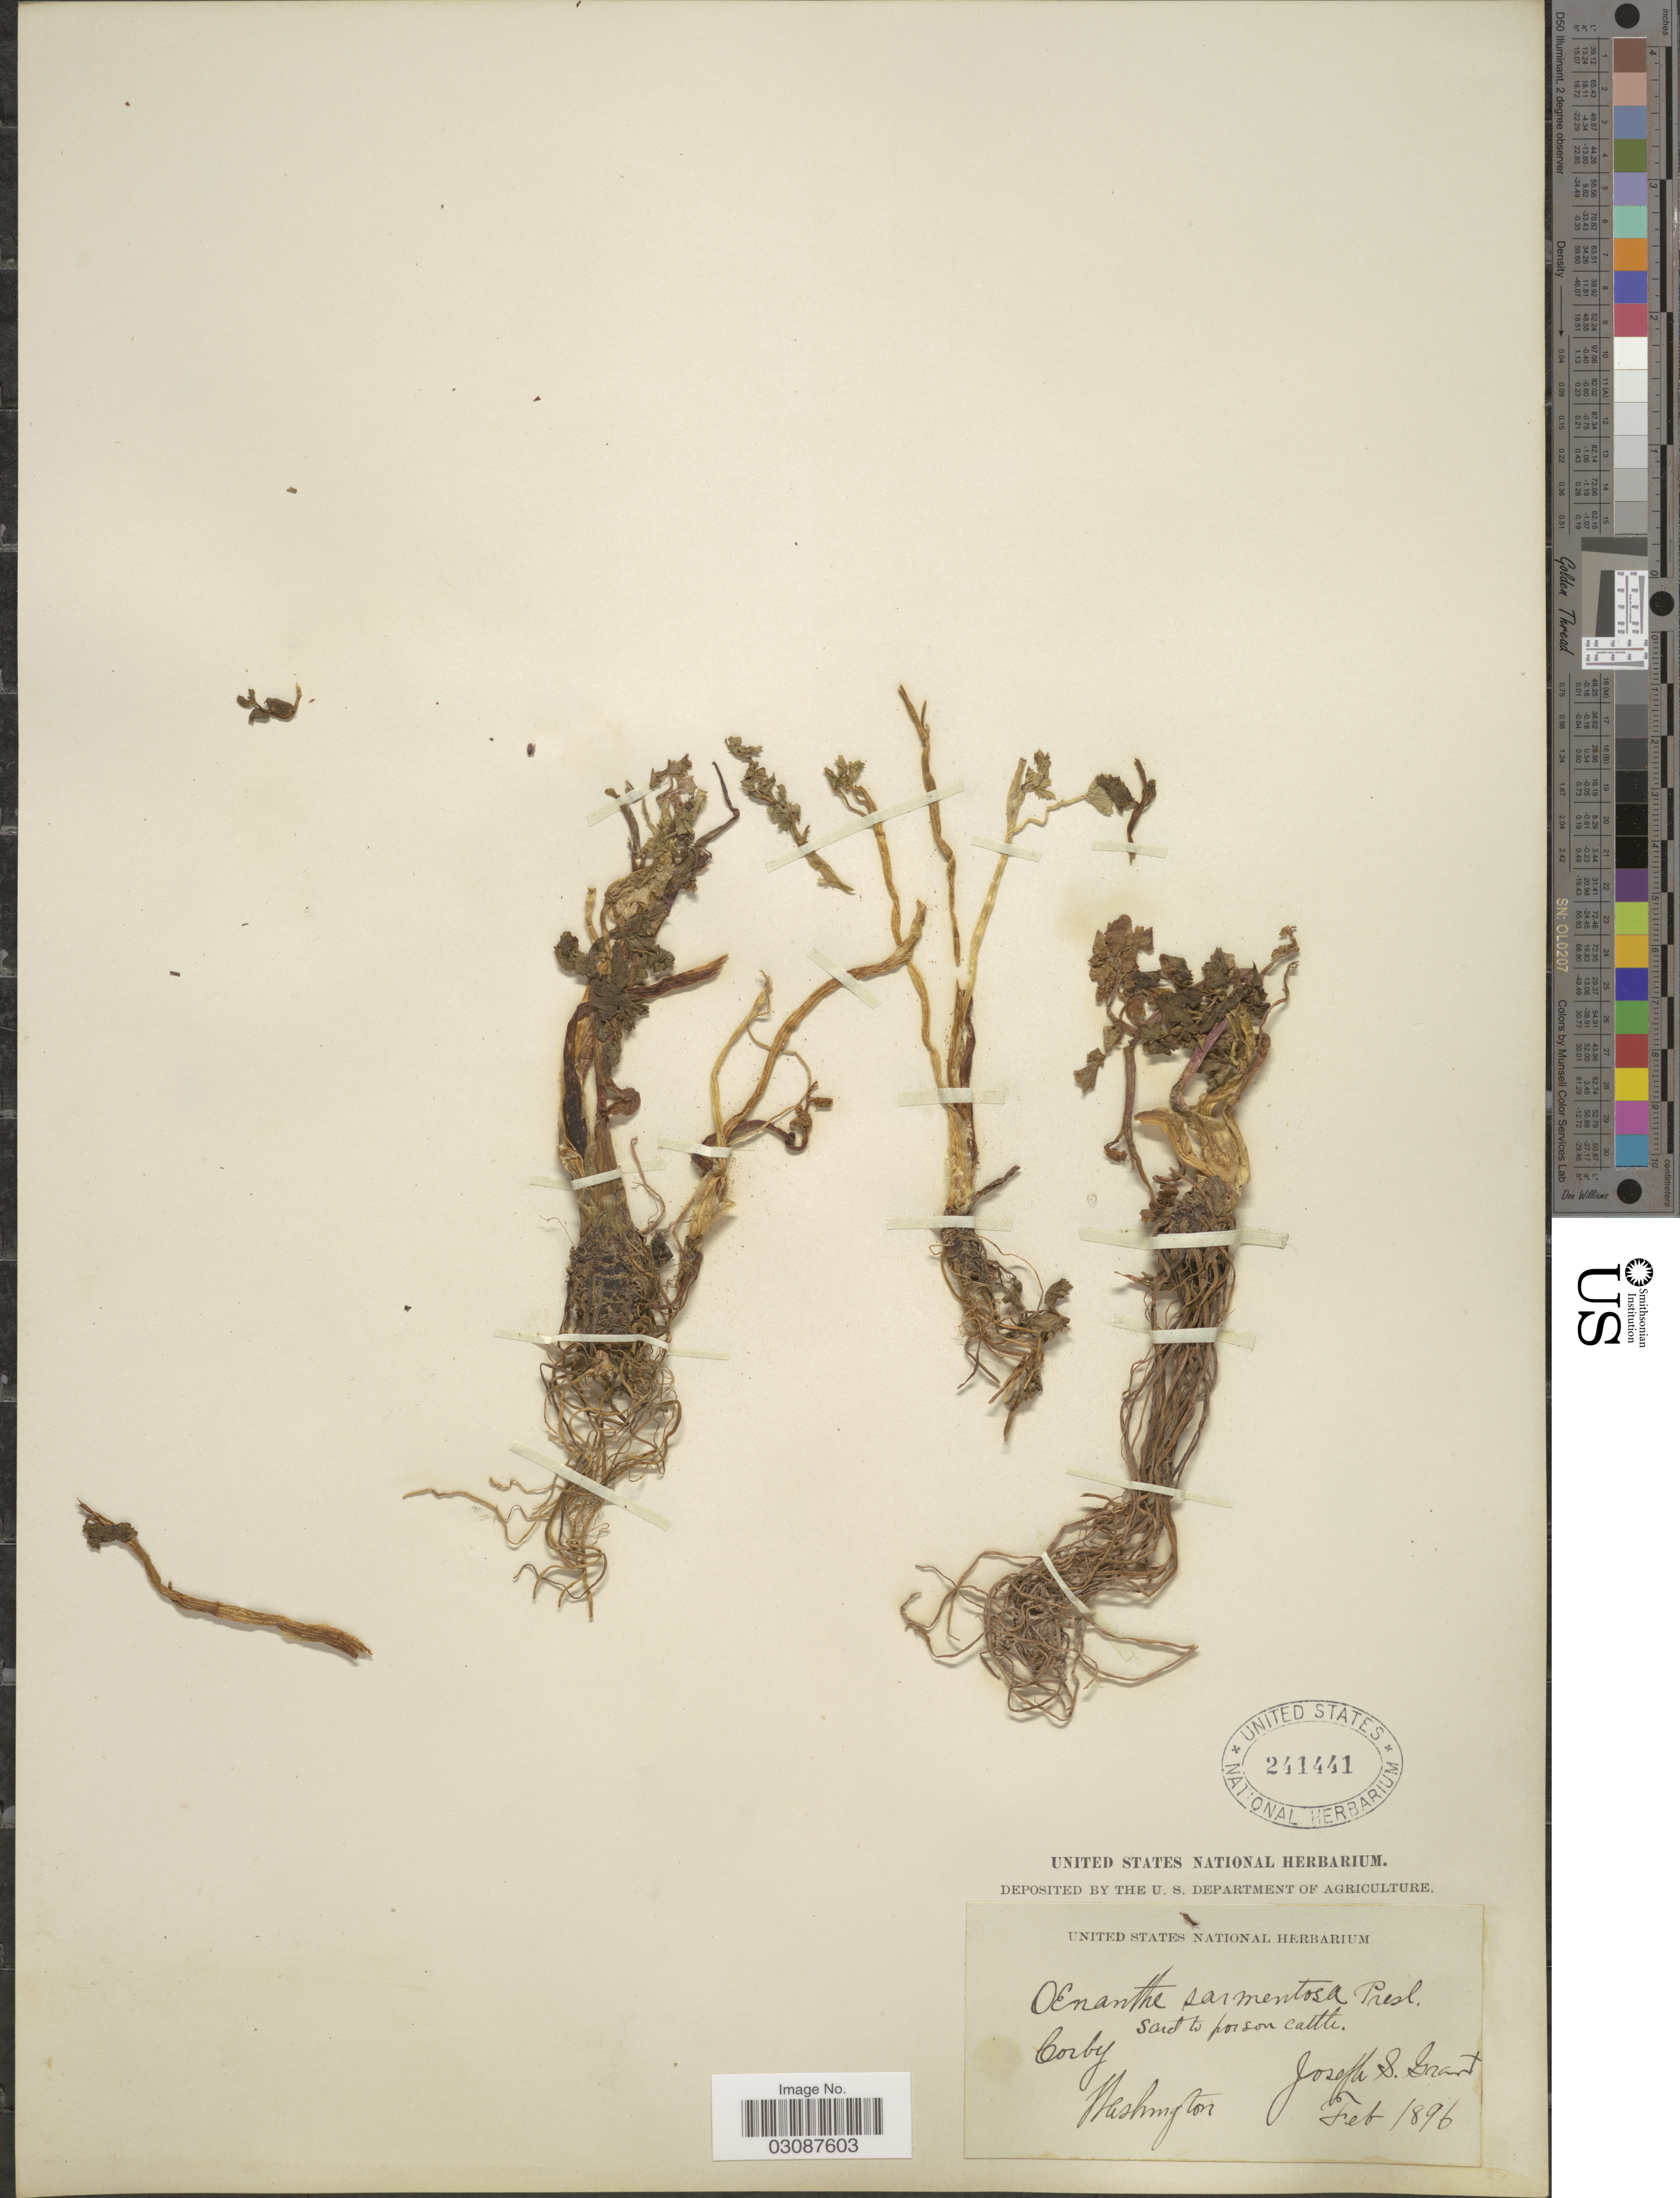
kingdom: Plantae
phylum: Tracheophyta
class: Magnoliopsida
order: Apiales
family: Apiaceae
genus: Oenanthe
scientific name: Oenanthe sarmentosa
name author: C. Presl ex DC.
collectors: J. Grant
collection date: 1896-02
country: United States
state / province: Washington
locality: Corby.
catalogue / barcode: US 241441